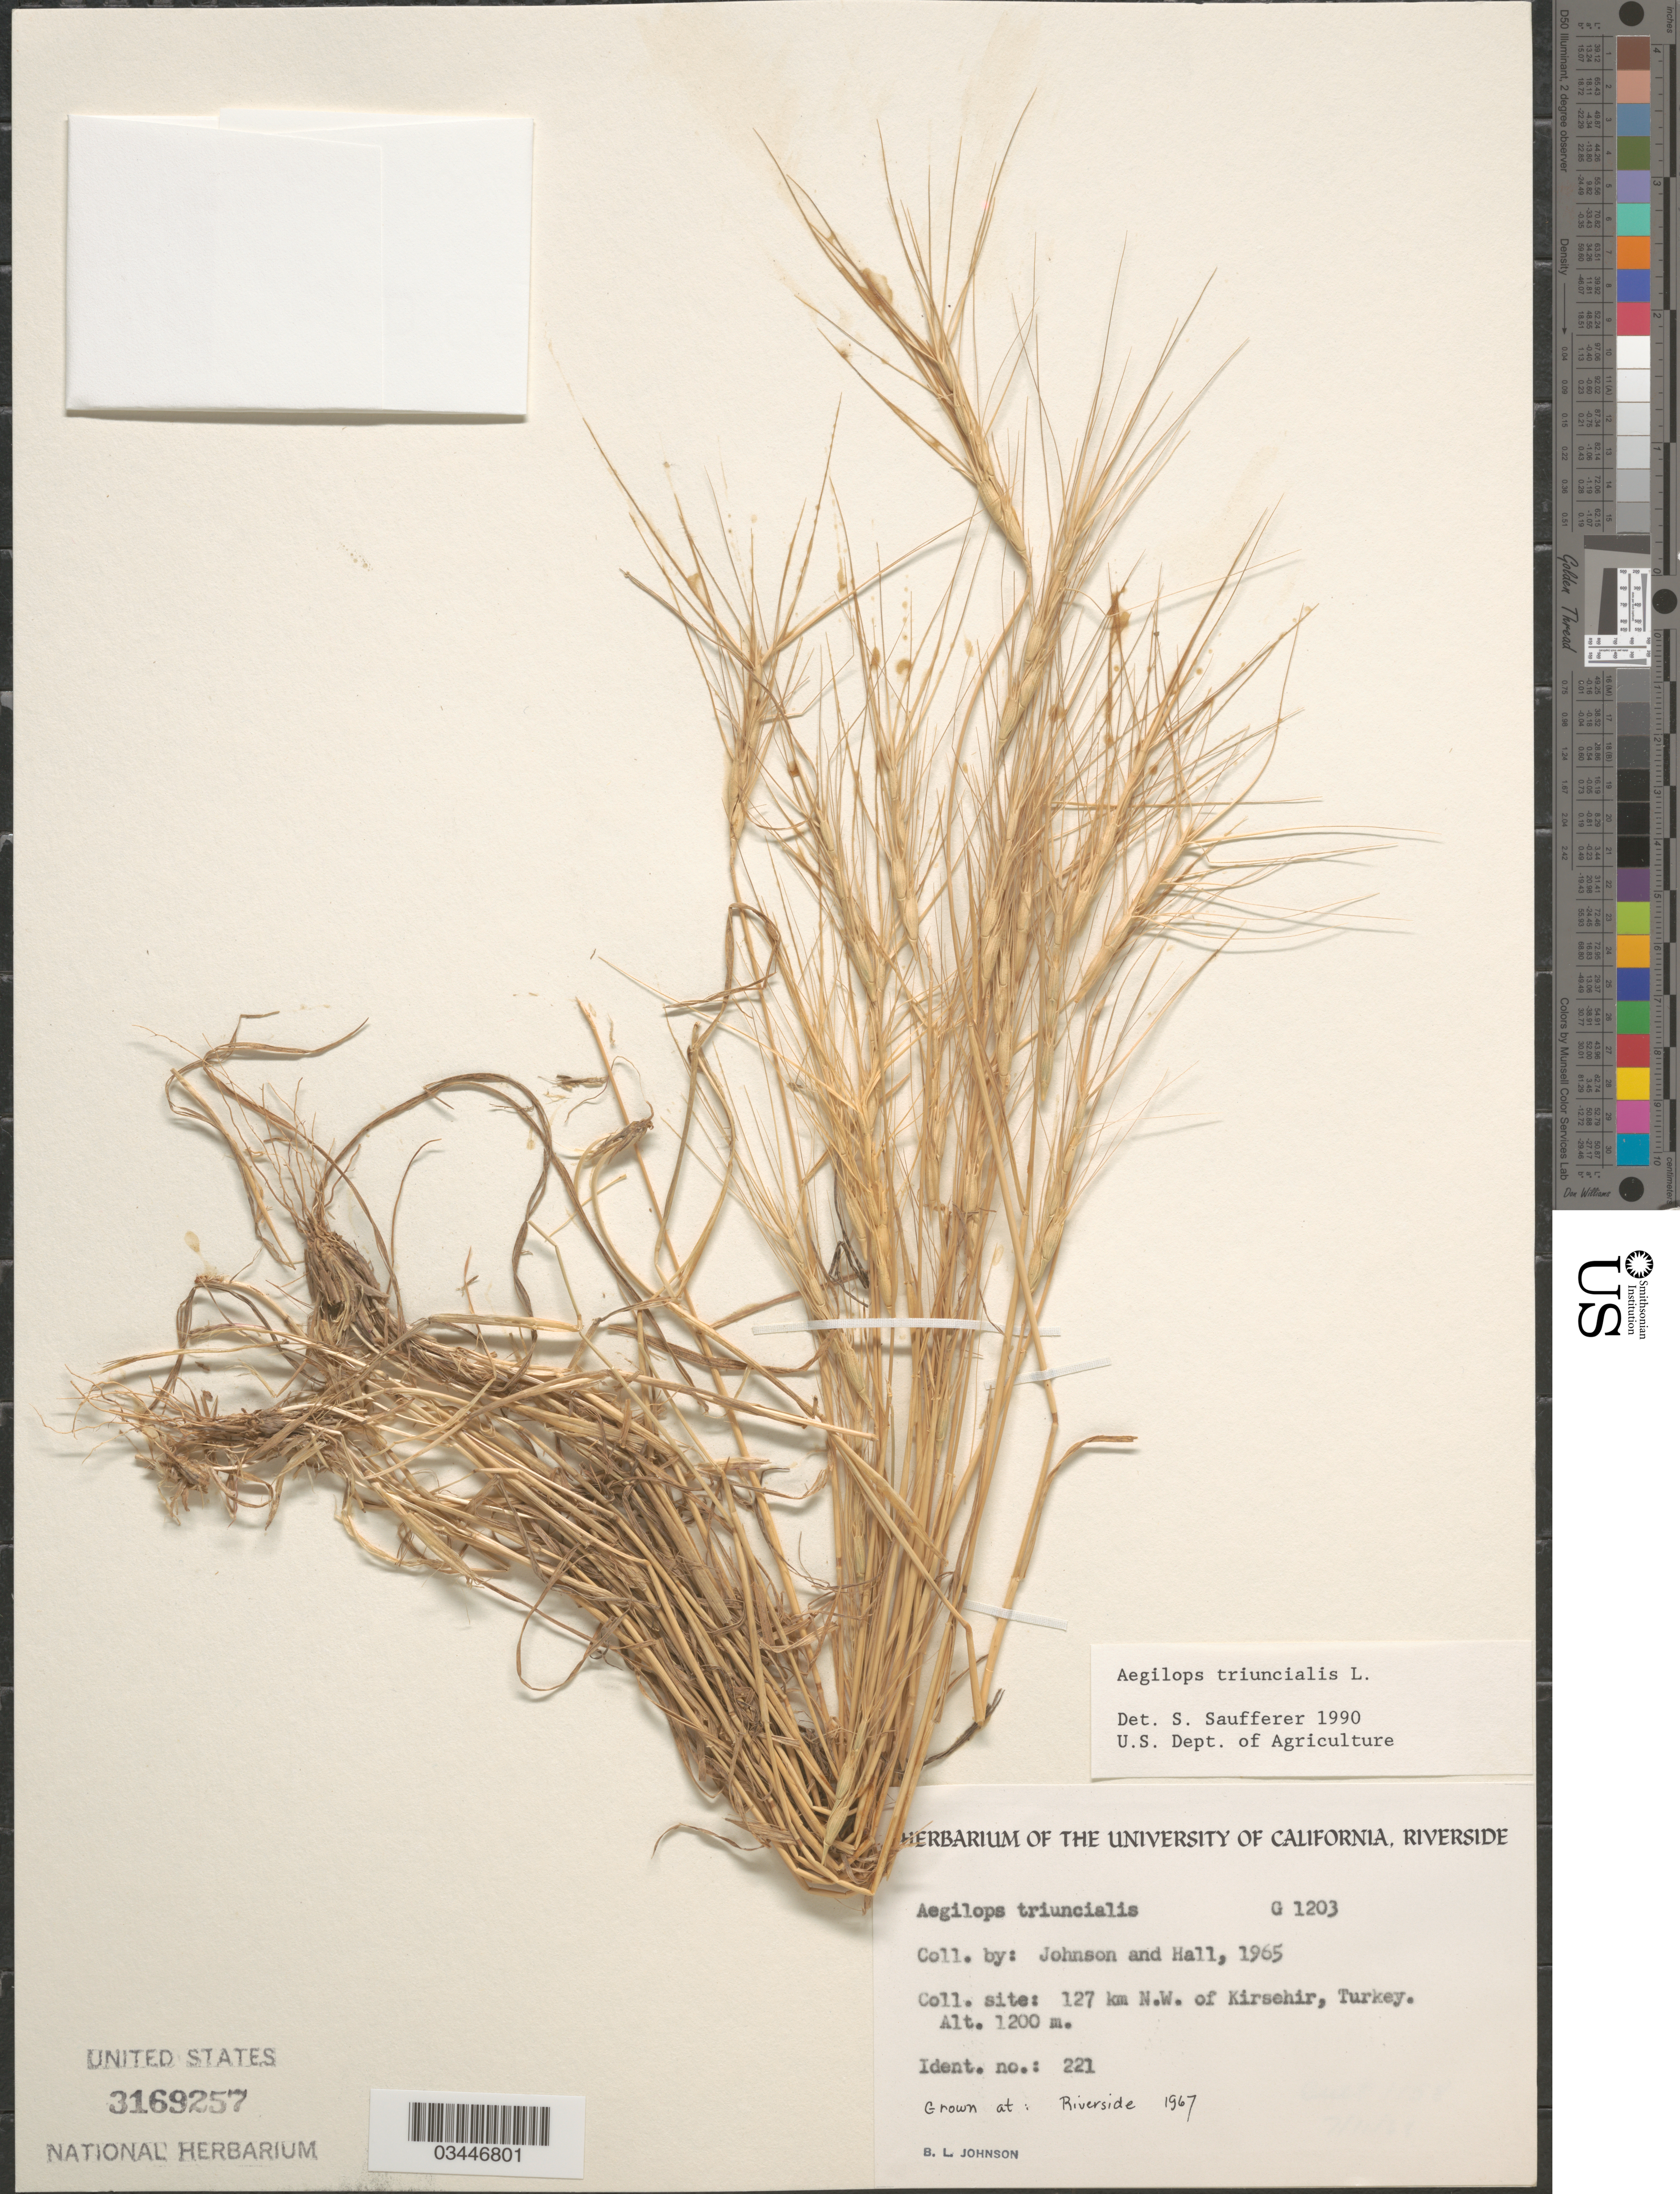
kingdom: Plantae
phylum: Tracheophyta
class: Liliopsida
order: Poales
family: Poaceae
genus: Aegilops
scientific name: Aegilops triuncialis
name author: L.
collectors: B. Johnson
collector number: G1203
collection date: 1967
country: United States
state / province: California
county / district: Riverside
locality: Riverside.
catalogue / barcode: US 3169257